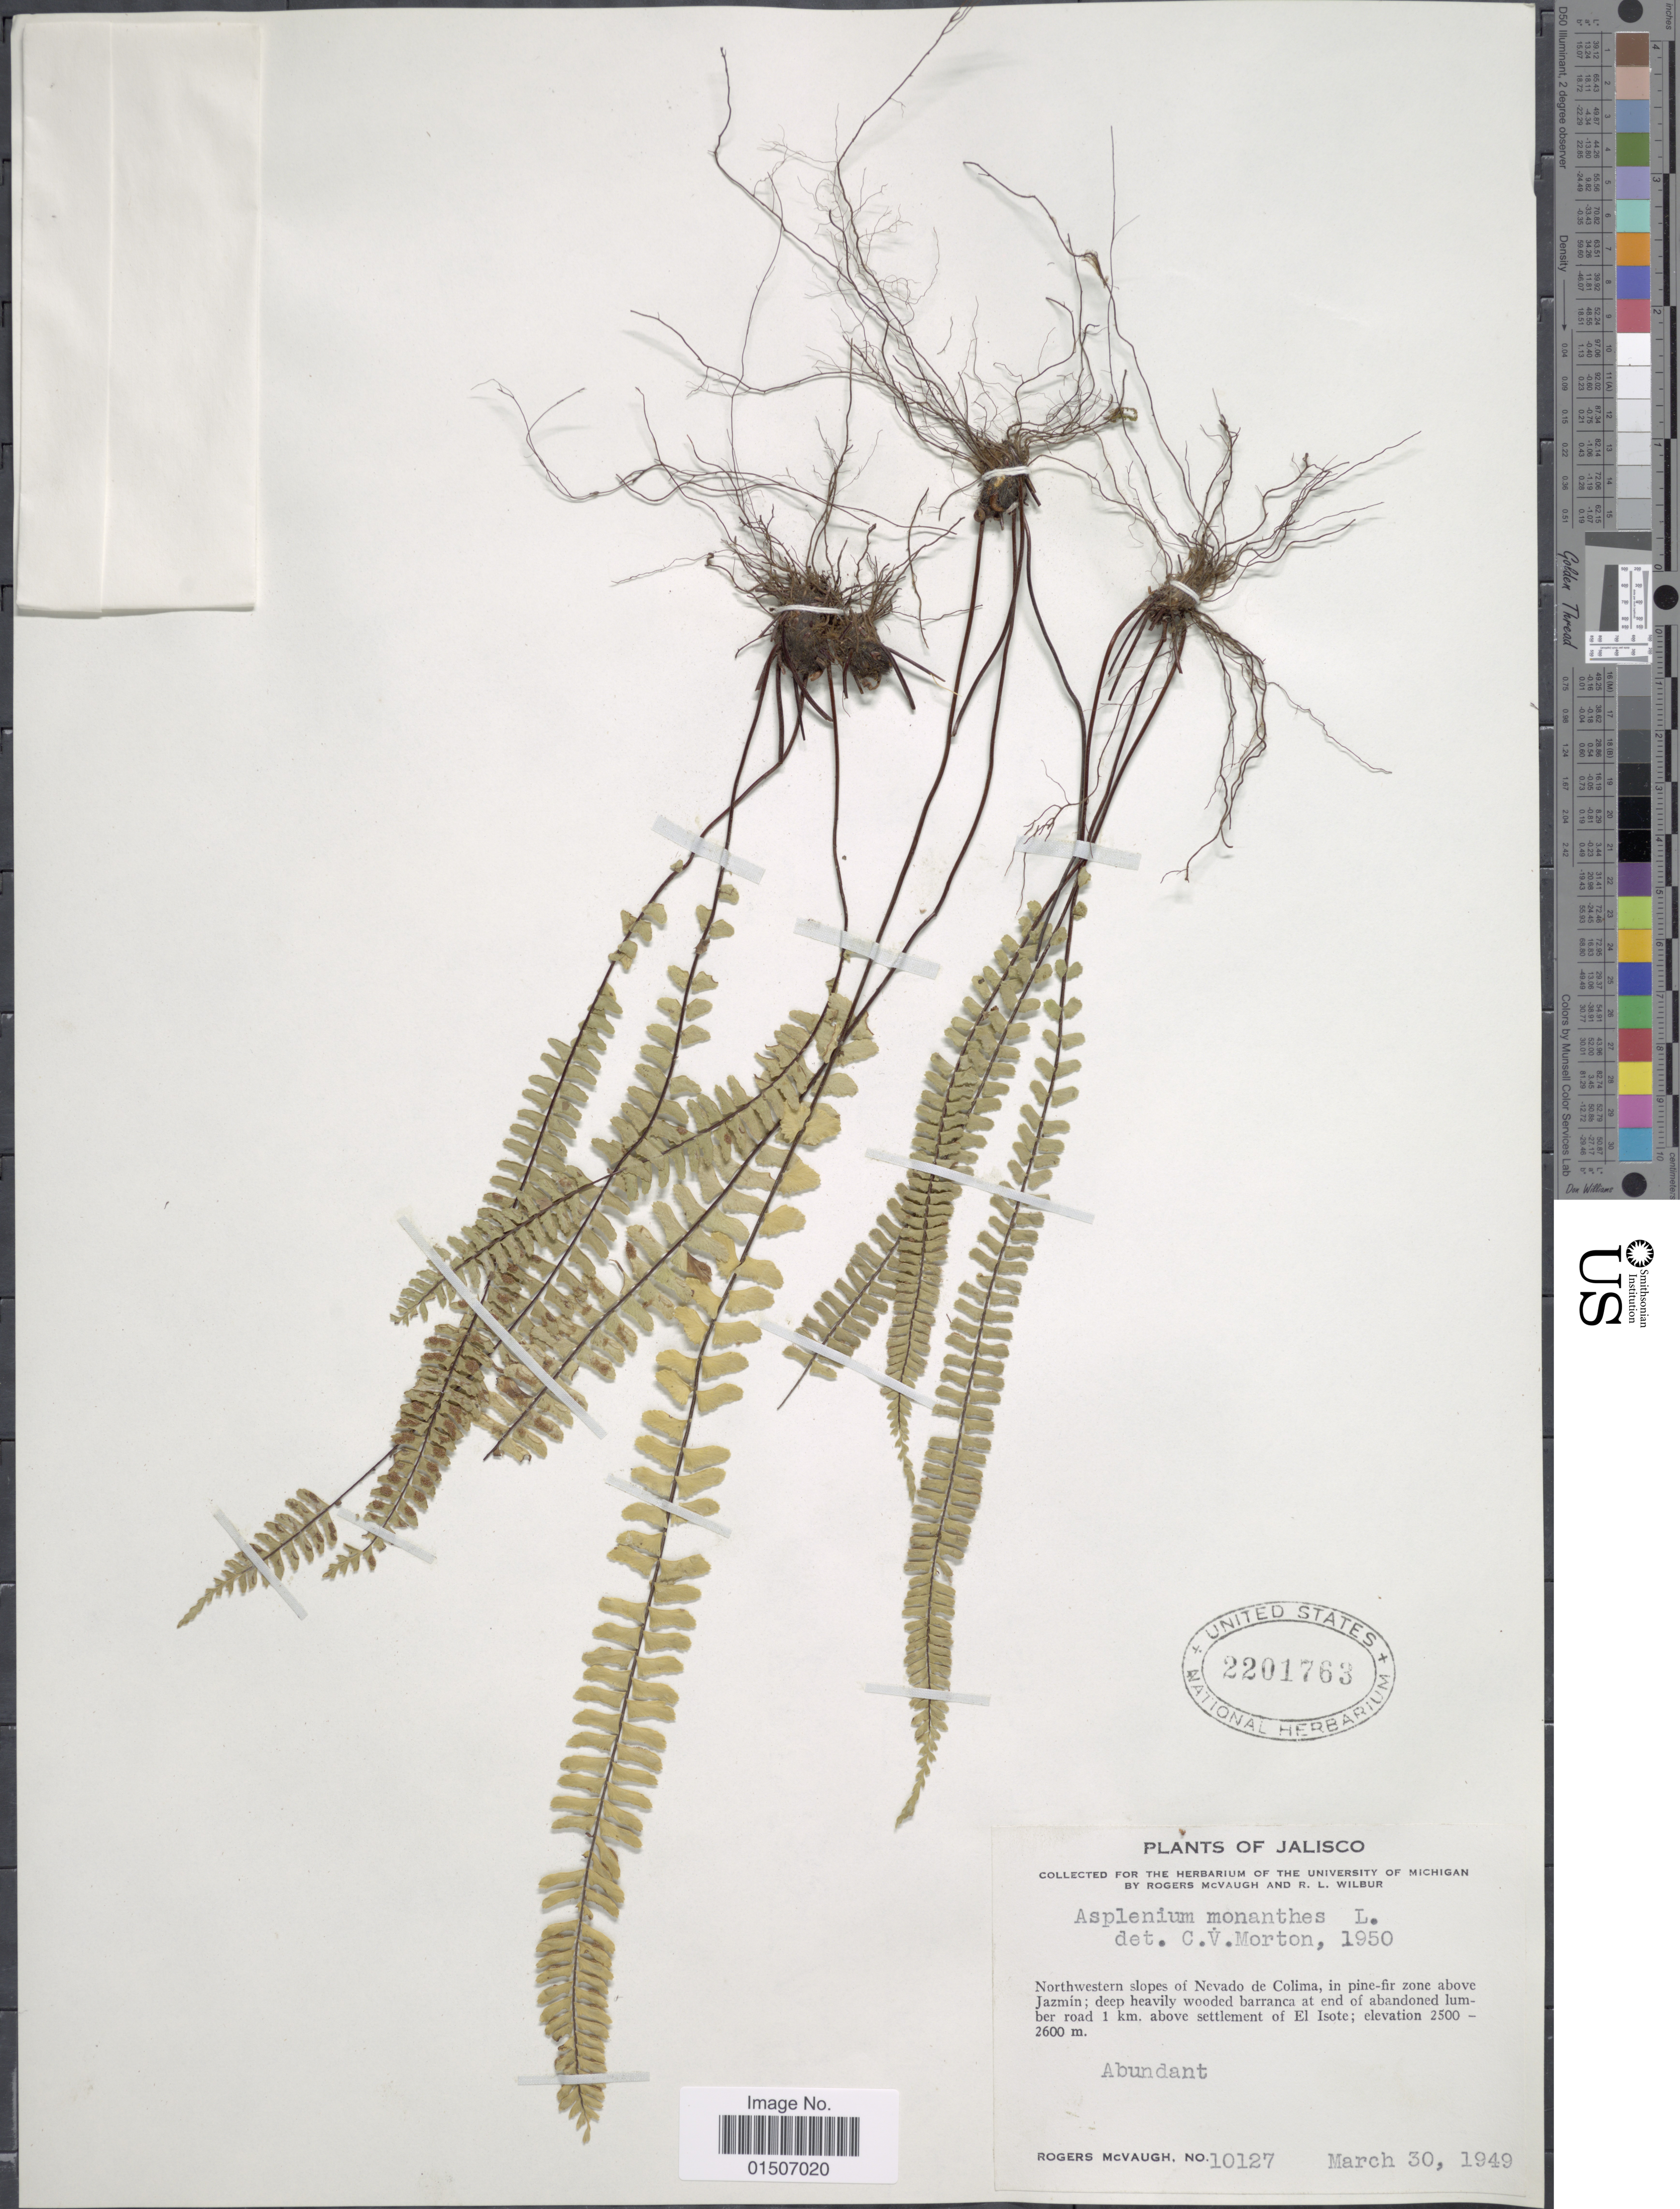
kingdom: Plantae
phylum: Tracheophyta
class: Polypodiopsida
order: Polypodiales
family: Aspleniaceae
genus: Asplenium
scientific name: Asplenium monanthes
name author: L.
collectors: R. McVaugh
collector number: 10127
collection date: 1949-03-30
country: Mexico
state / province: Jalisco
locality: Northwestern slopes of Nevado de Colima, in pine-fir zone above Jazmin; deep heavily barranca at end of abandoned lumber road 1 km above settlement of El Isote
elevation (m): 2500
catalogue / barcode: US 2201763